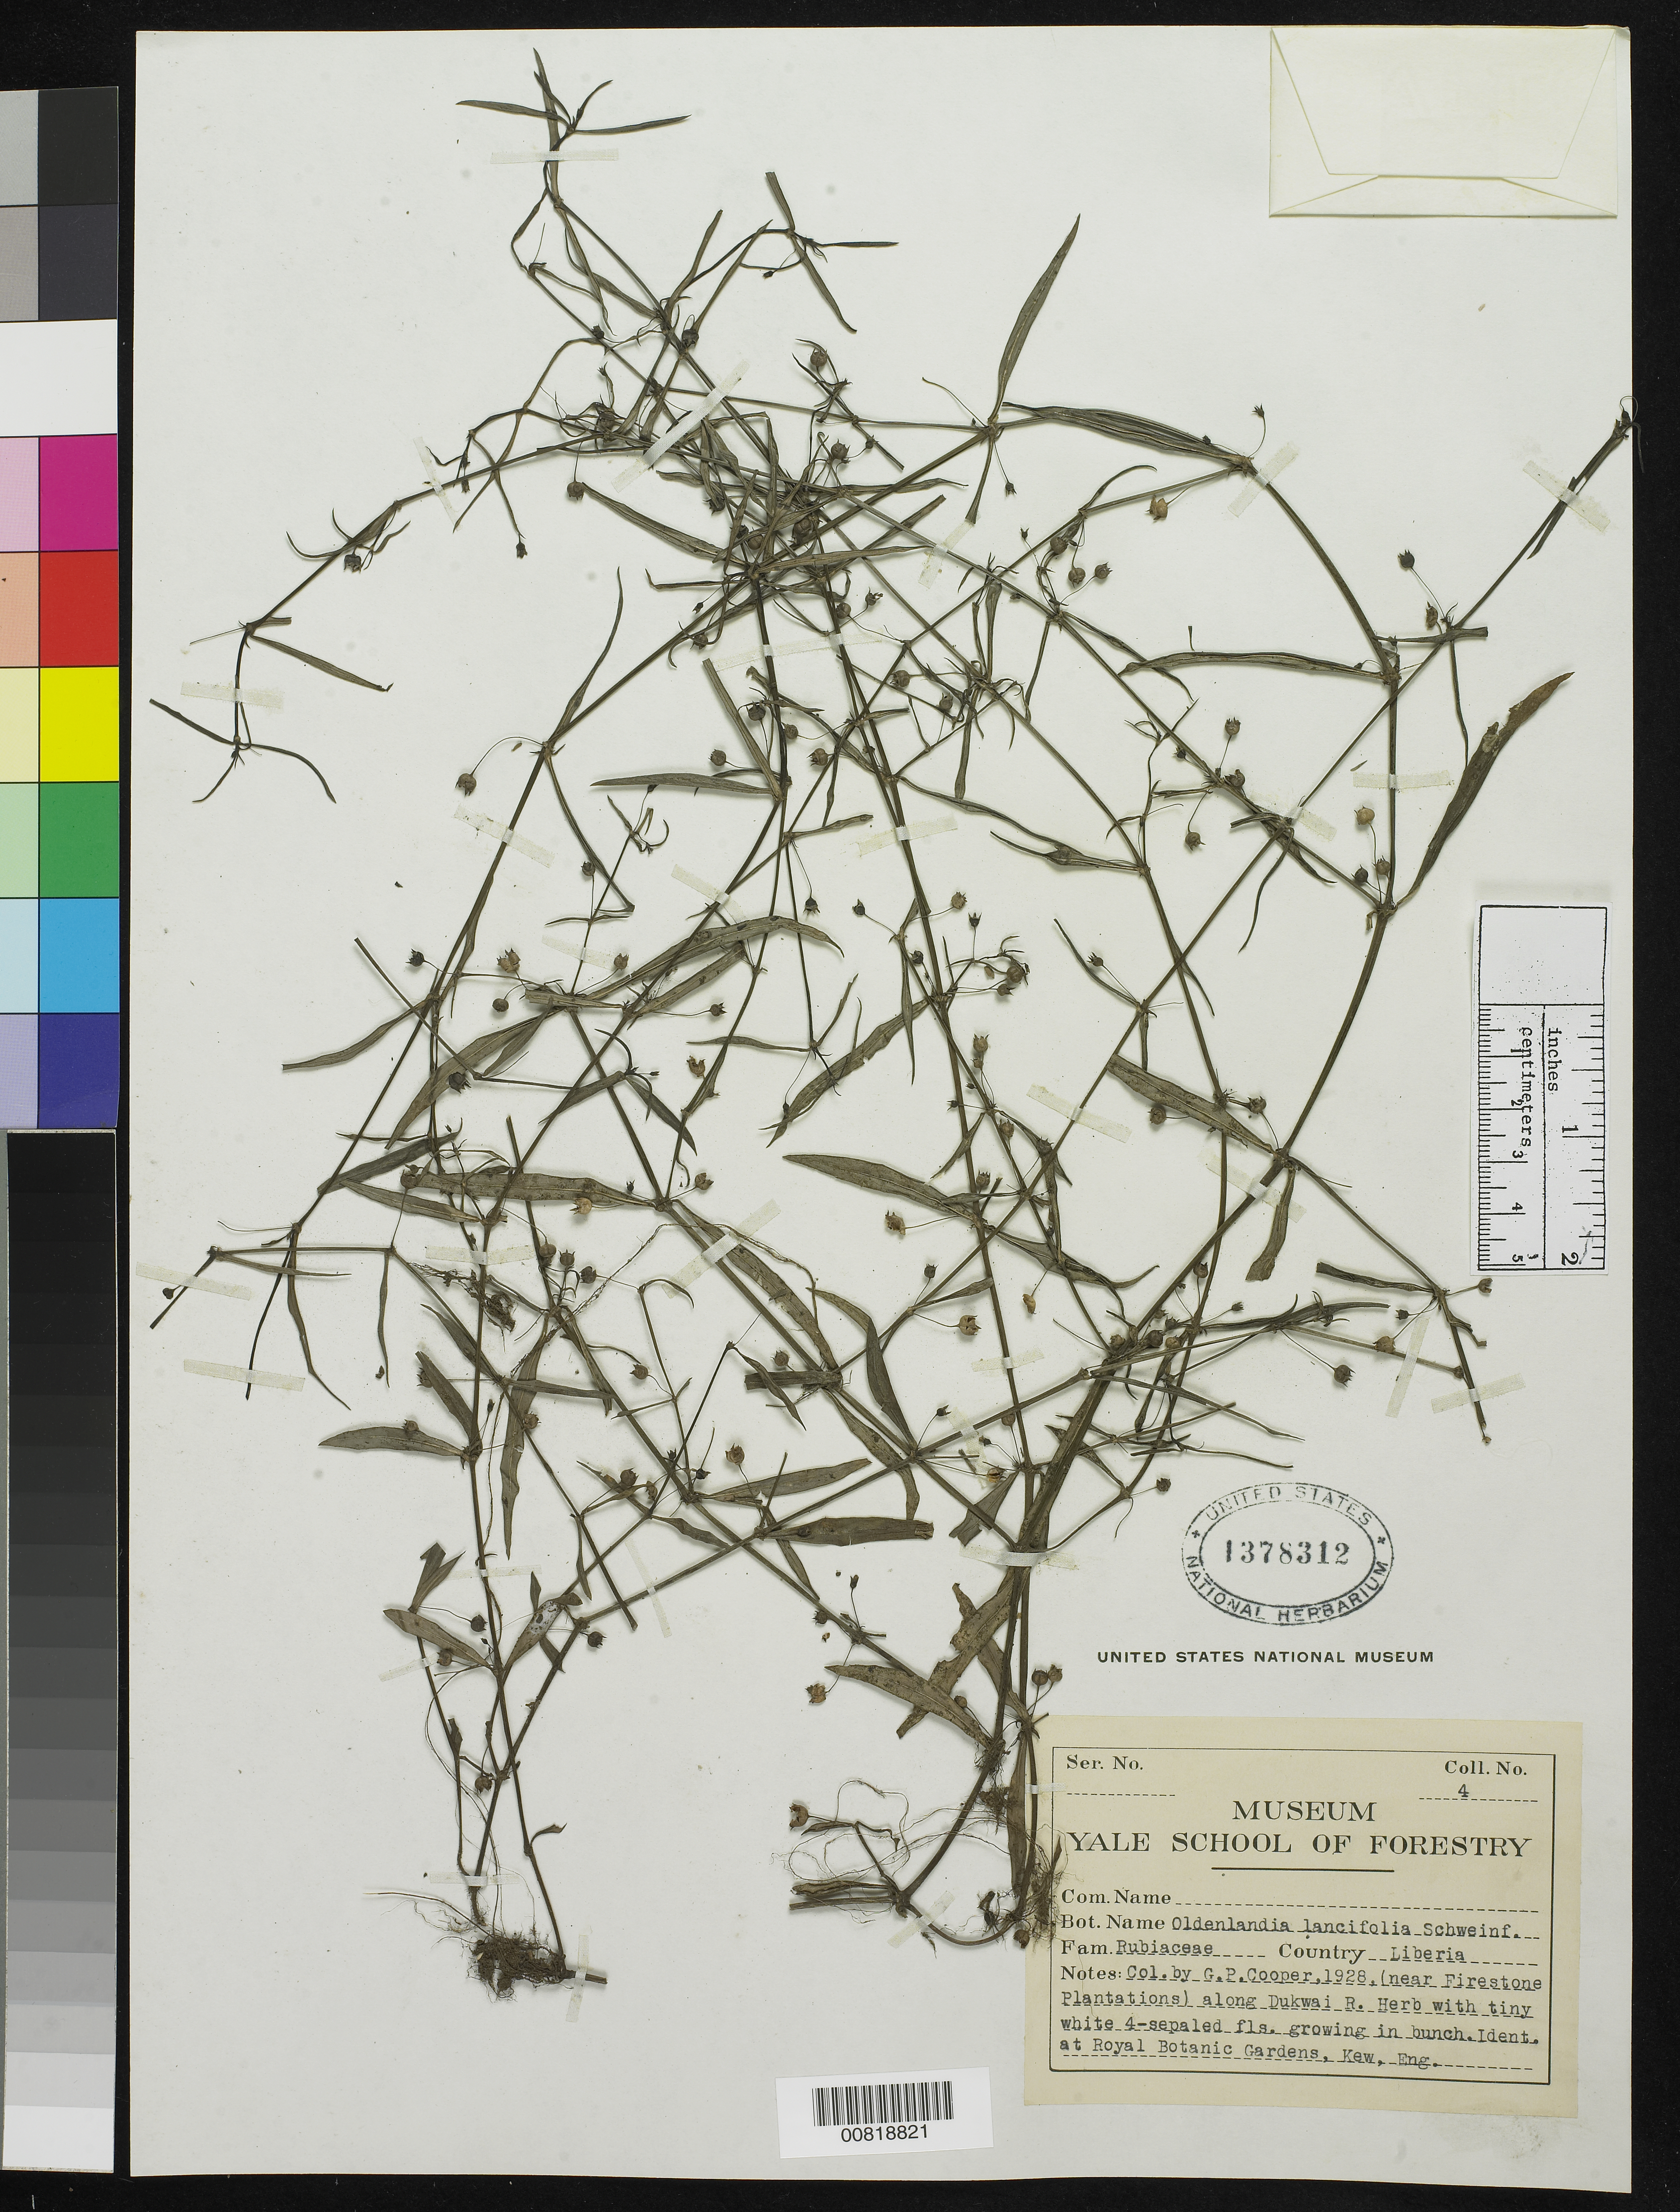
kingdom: Plantae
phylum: Tracheophyta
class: Magnoliopsida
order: Gentianales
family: Rubiaceae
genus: Oldenlandia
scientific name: Oldenlandia lancifolia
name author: (Schumach.) DC.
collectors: G. Cooper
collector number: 4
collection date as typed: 1928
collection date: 1928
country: Liberia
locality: (near Firestone Plantations) along Dukwai River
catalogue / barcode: US 1378312